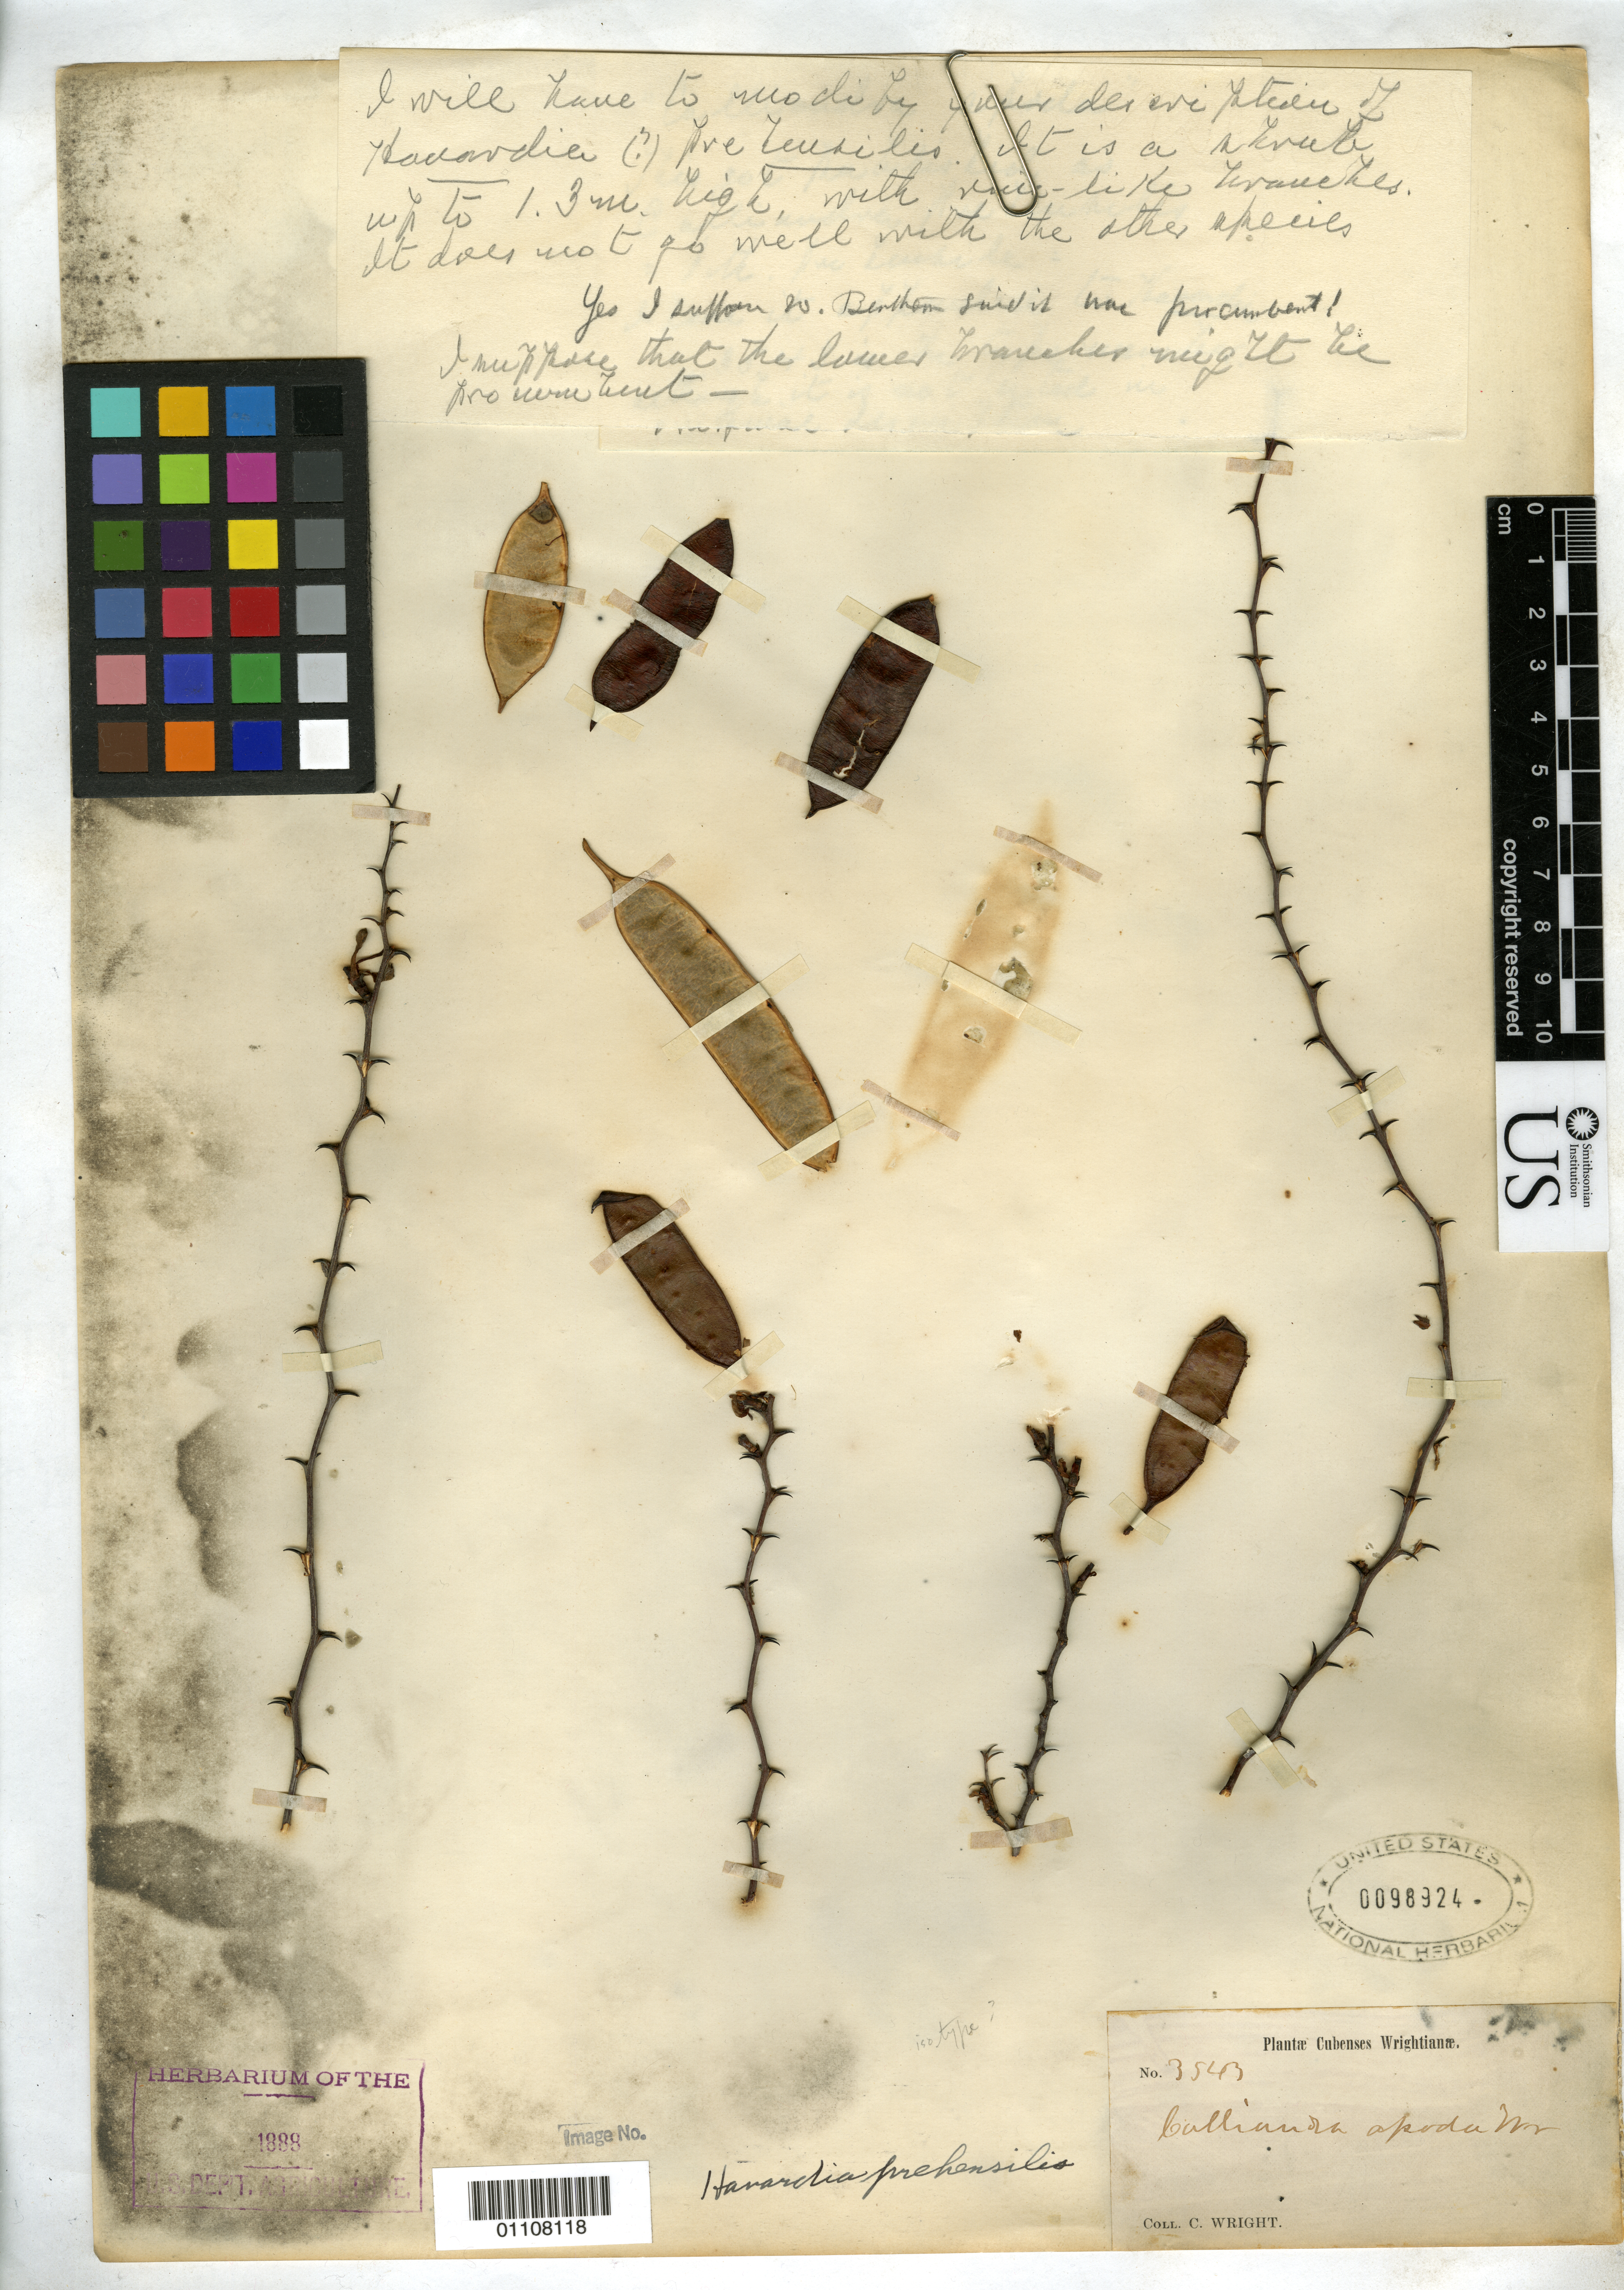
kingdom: Plantae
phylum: Tracheophyta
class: Magnoliopsida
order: Fabales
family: Fabaceae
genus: Calliandra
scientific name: Calliandra prehensilis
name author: C. Wright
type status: Possible Type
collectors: C. Wright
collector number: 3543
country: Cuba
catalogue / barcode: US 98924